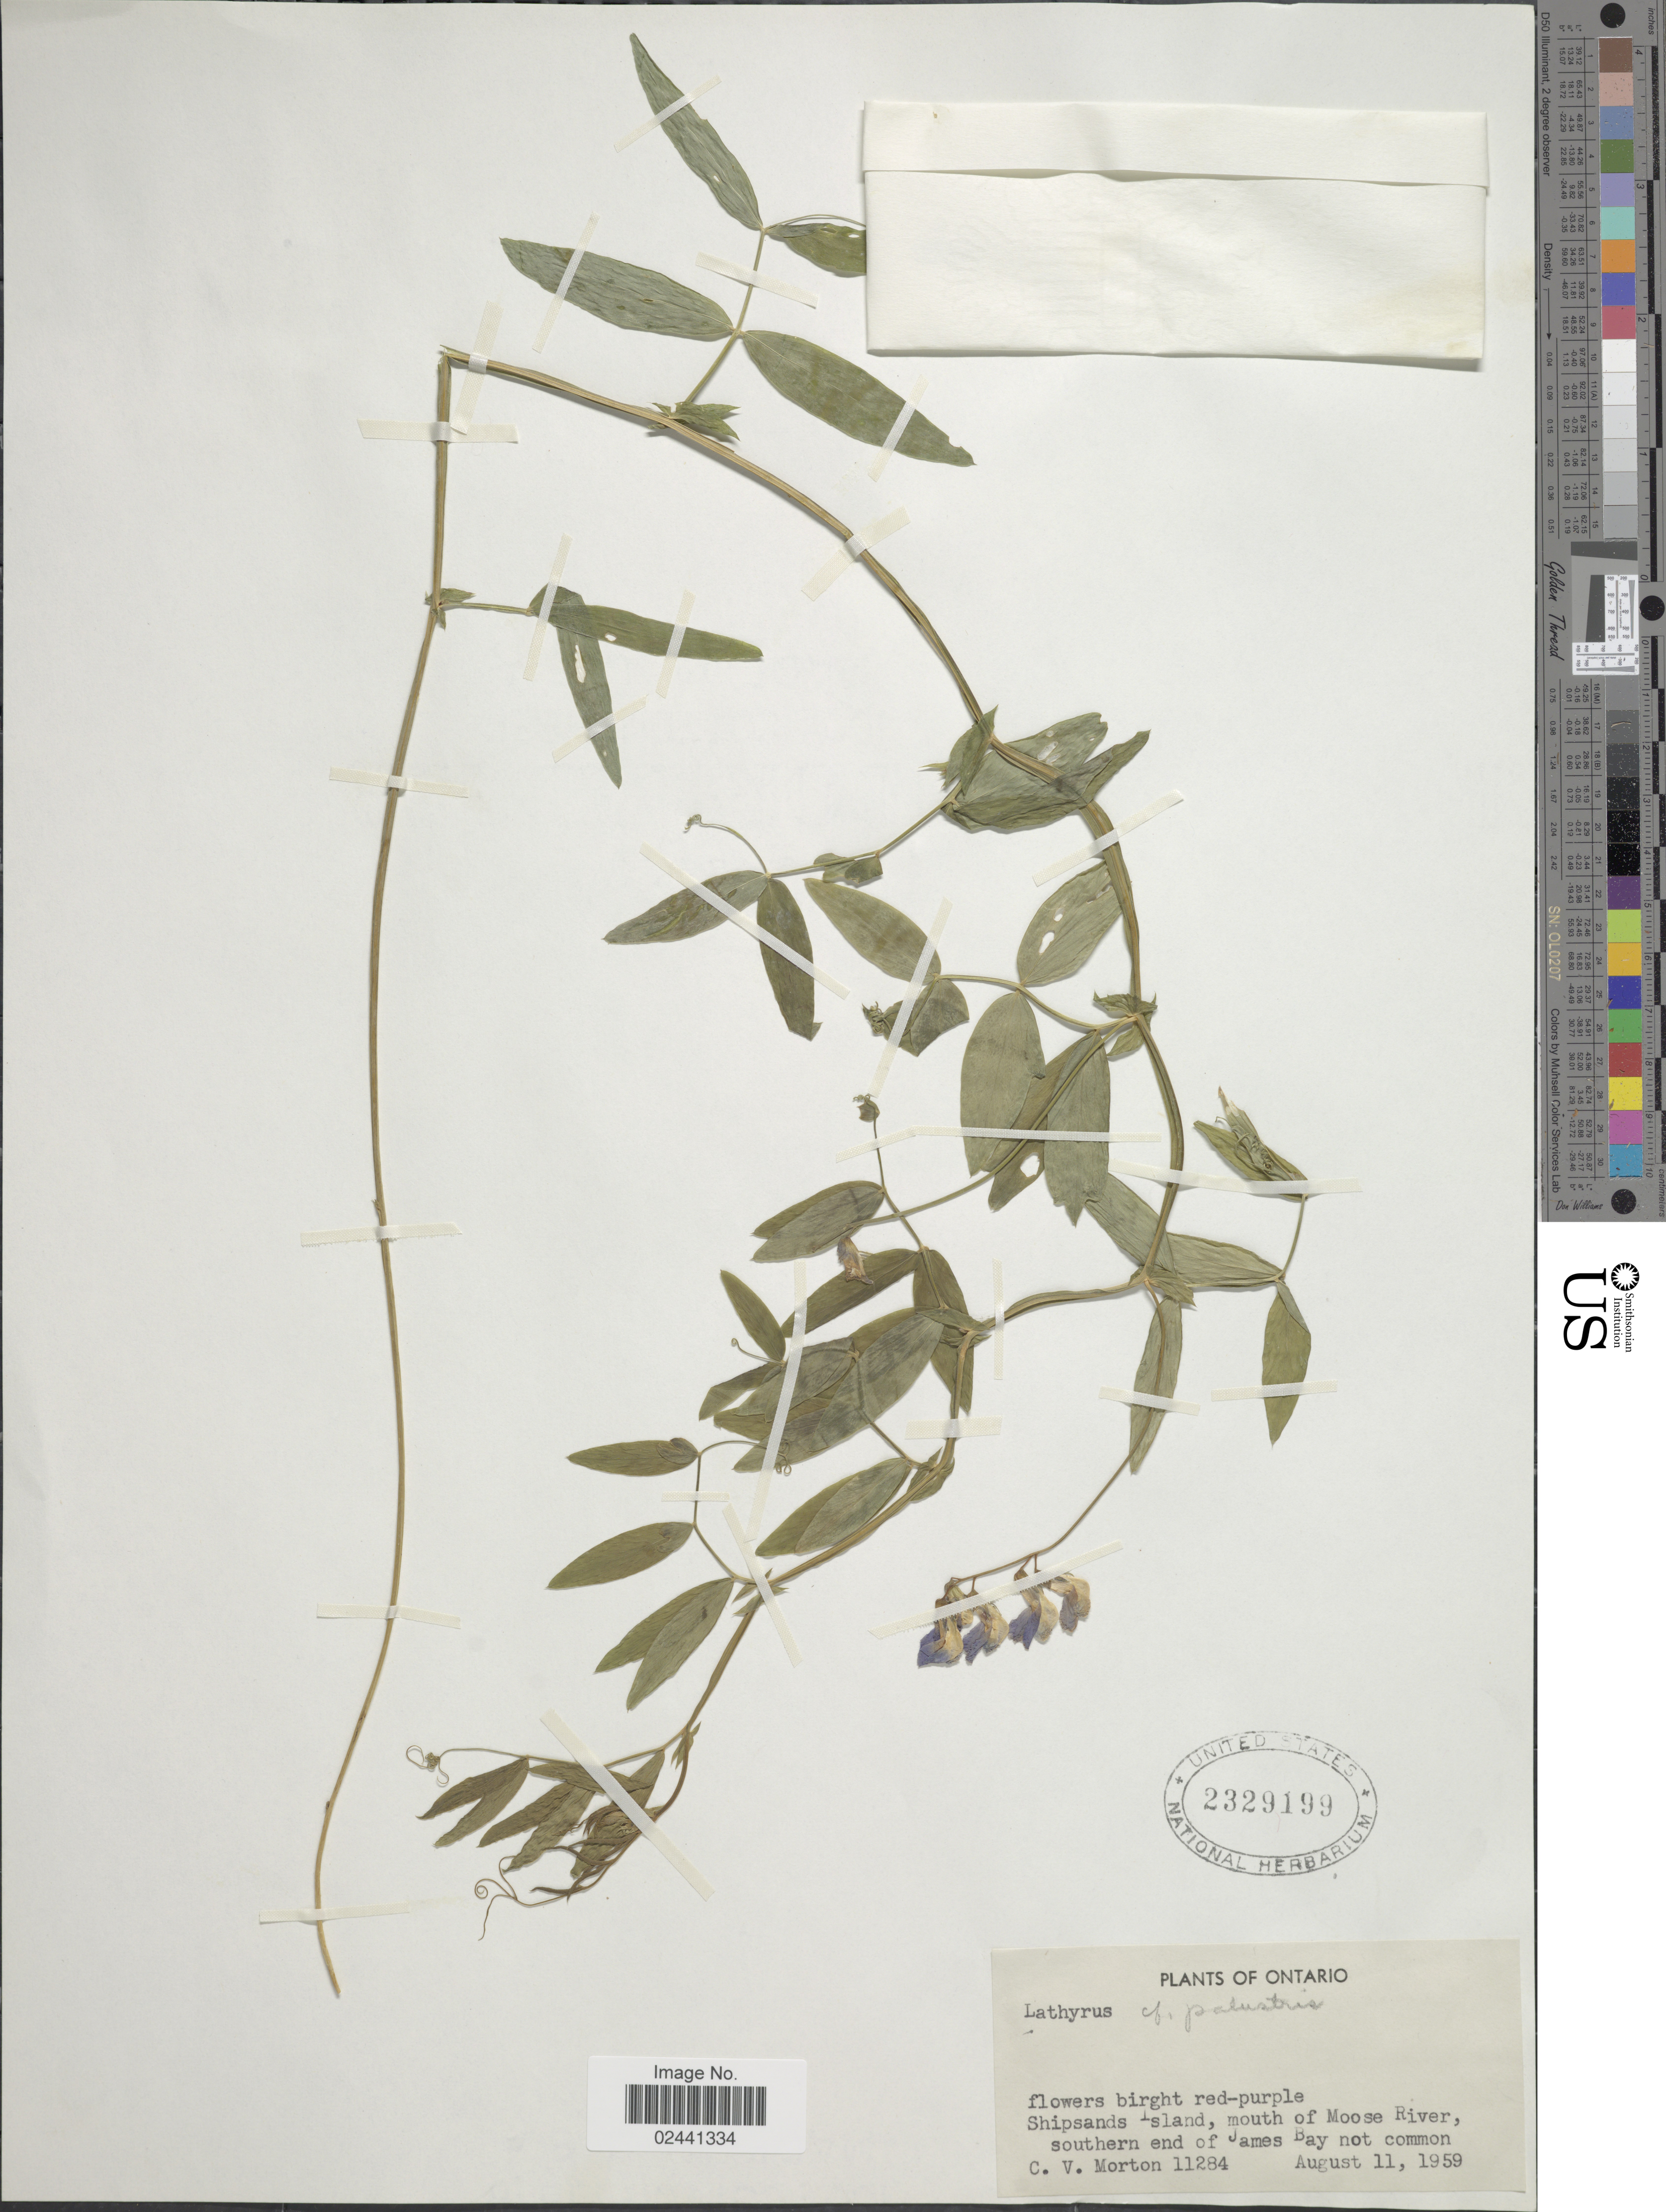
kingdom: Plantae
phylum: Tracheophyta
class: Magnoliopsida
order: Fabales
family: Fabaceae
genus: Lathyrus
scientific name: Lathyrus palustris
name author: L.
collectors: C. V. Morton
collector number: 11284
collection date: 1959-08-11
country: Canada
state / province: Ontario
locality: Shipsands Island, mouth of Moose River, southern end of James Bay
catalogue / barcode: US 2329199